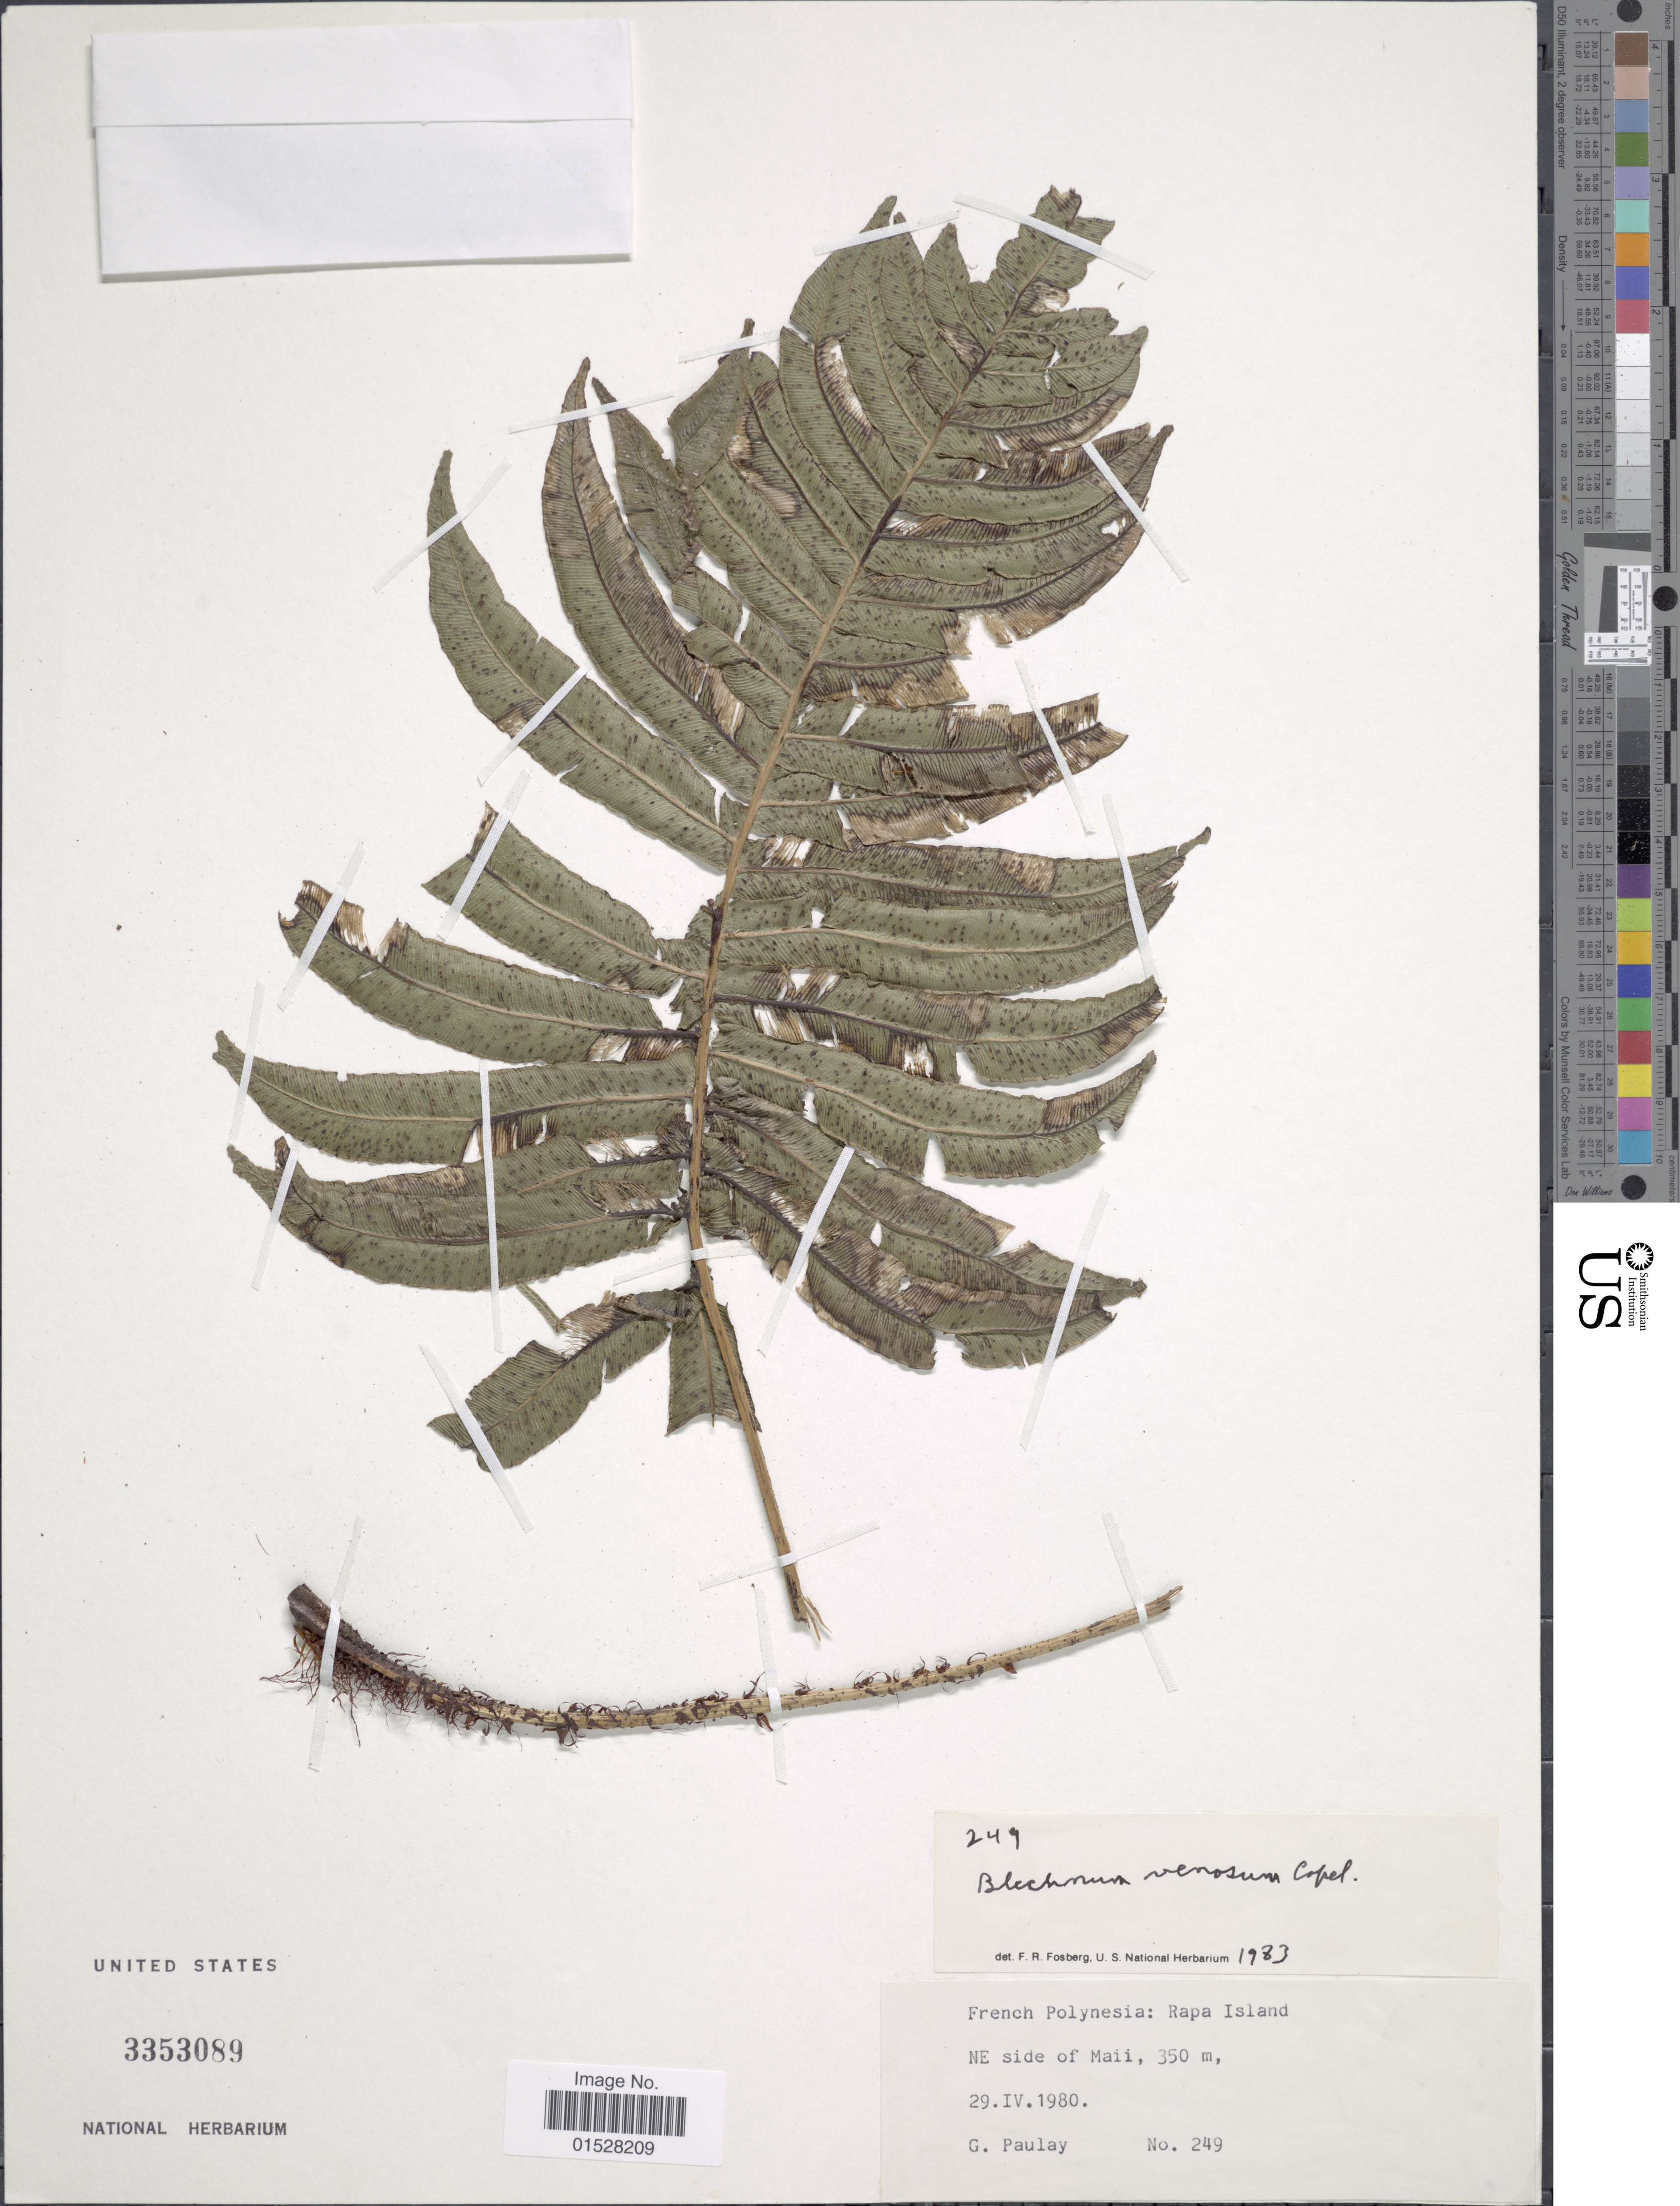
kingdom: Plantae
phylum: Tracheophyta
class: Polypodiopsida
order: Polypodiales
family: Blechnaceae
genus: Blechnum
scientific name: Blechnum venosum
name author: Copel.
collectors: G. Paulay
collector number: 249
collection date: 1980-04-29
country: French Polynesia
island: Rapa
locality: Rapa Island, NE side of Maii.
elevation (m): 350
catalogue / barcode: US 3353089